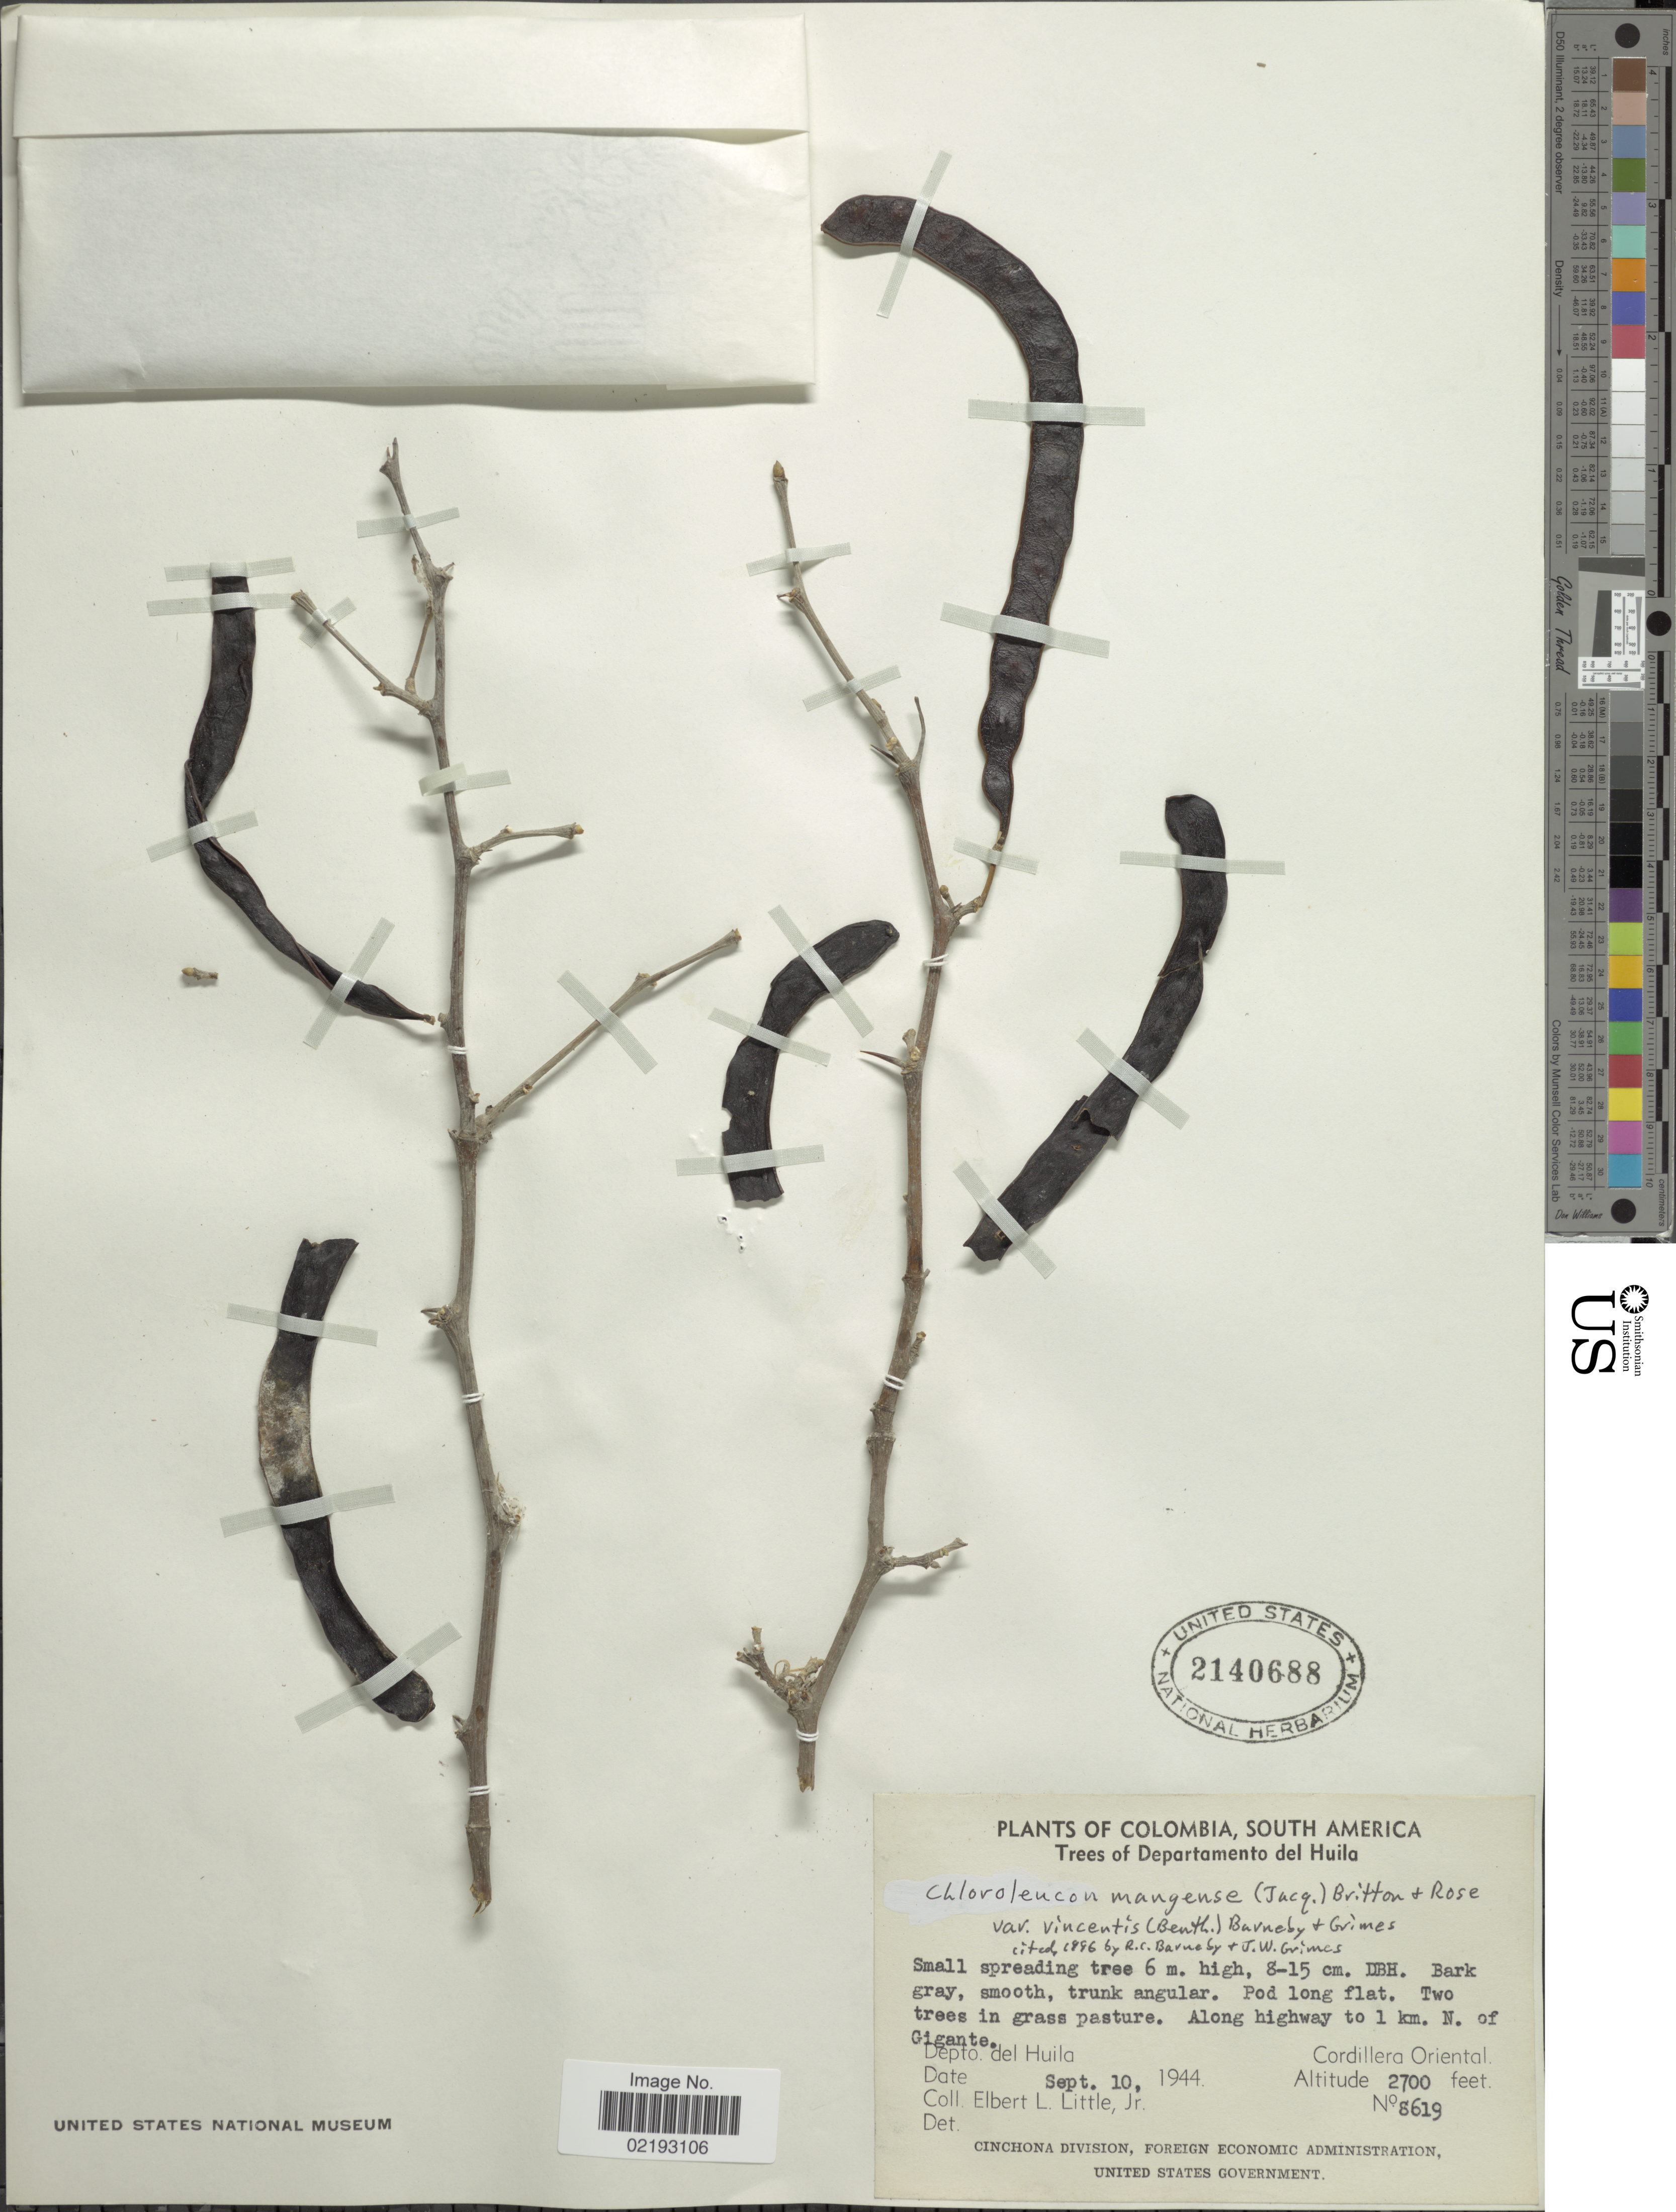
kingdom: Plantae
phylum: Tracheophyta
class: Magnoliopsida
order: Fabales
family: Fabaceae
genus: Chloroleucon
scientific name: Chloroleucon mangense var. vincentis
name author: (Benth.) Barneby & J.W. Grimes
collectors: E. L. Little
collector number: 8619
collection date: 1944-09-10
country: Colombia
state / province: Cundinamarca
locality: South America, alogn higwhay to 1 km N of Gigante, Cordillera Oriental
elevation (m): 823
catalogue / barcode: US 2140688